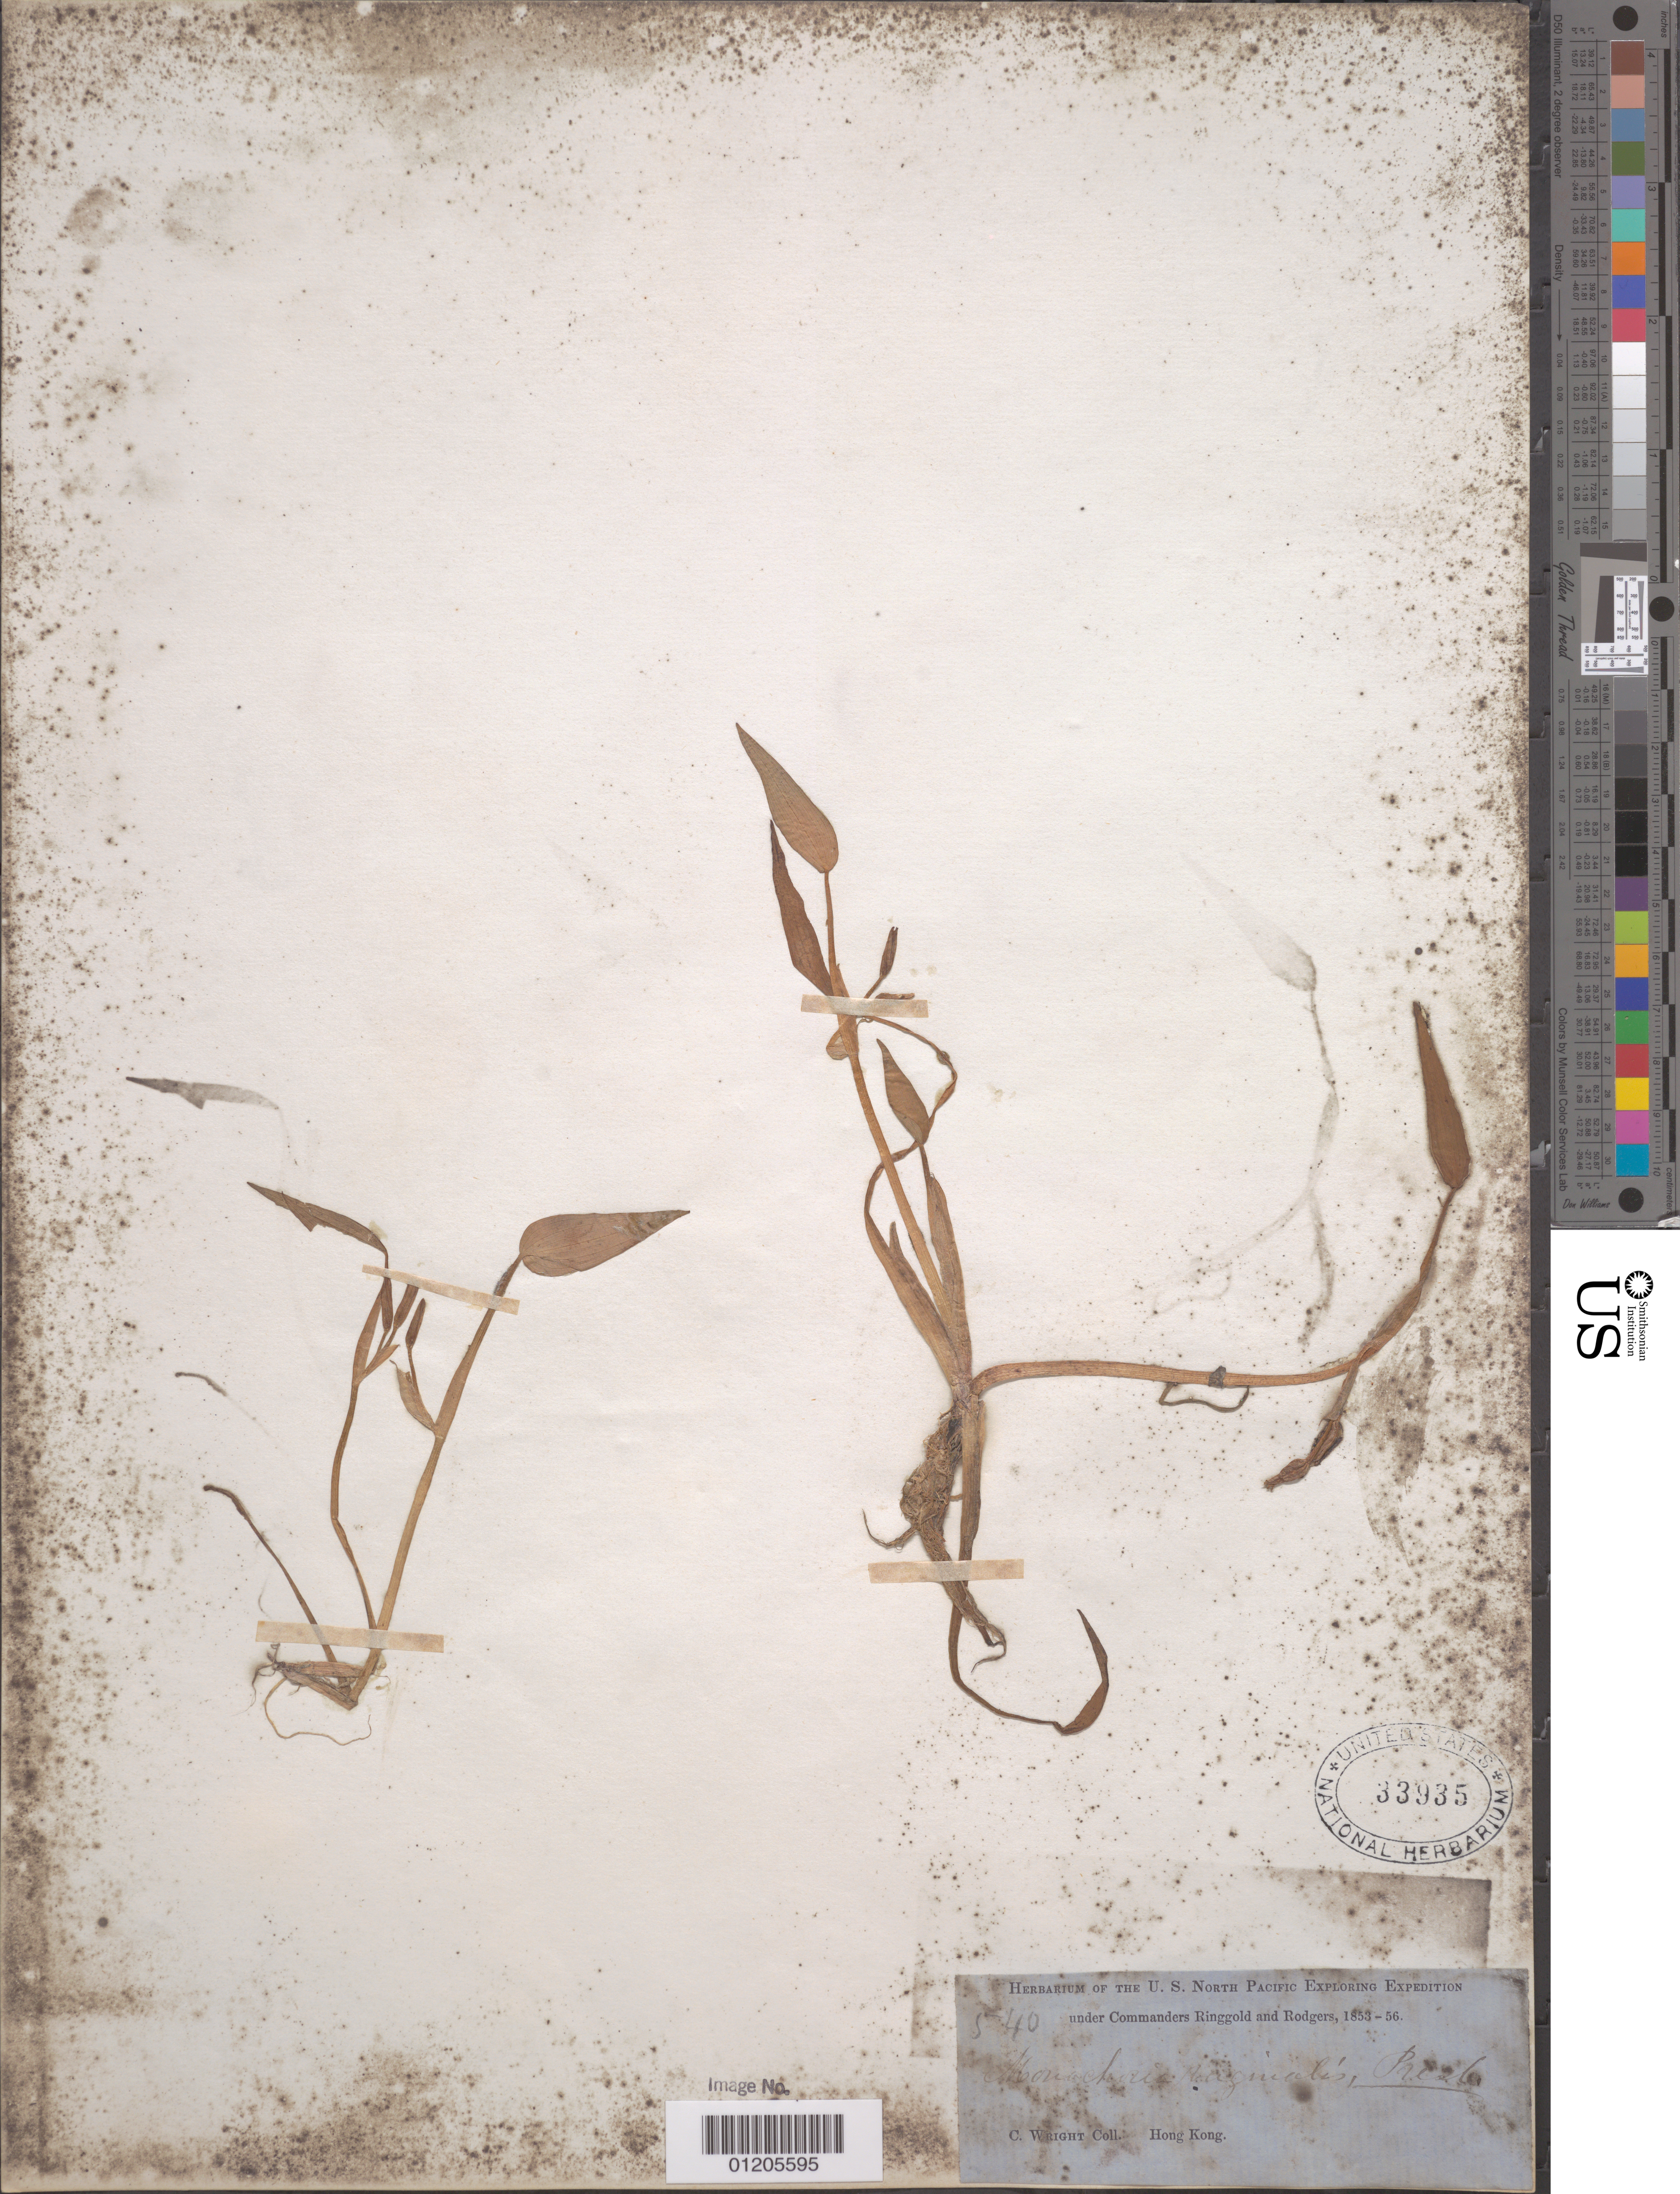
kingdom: Plantae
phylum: Tracheophyta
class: Liliopsida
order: Commelinales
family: Pontederiaceae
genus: Monochoria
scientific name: Monochoria vaginalis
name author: (Burm. f.) C. Presl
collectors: C. Wright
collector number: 540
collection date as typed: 1853 to -- -- 1856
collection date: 1853/1856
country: China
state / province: Hong Kong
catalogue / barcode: US 33935